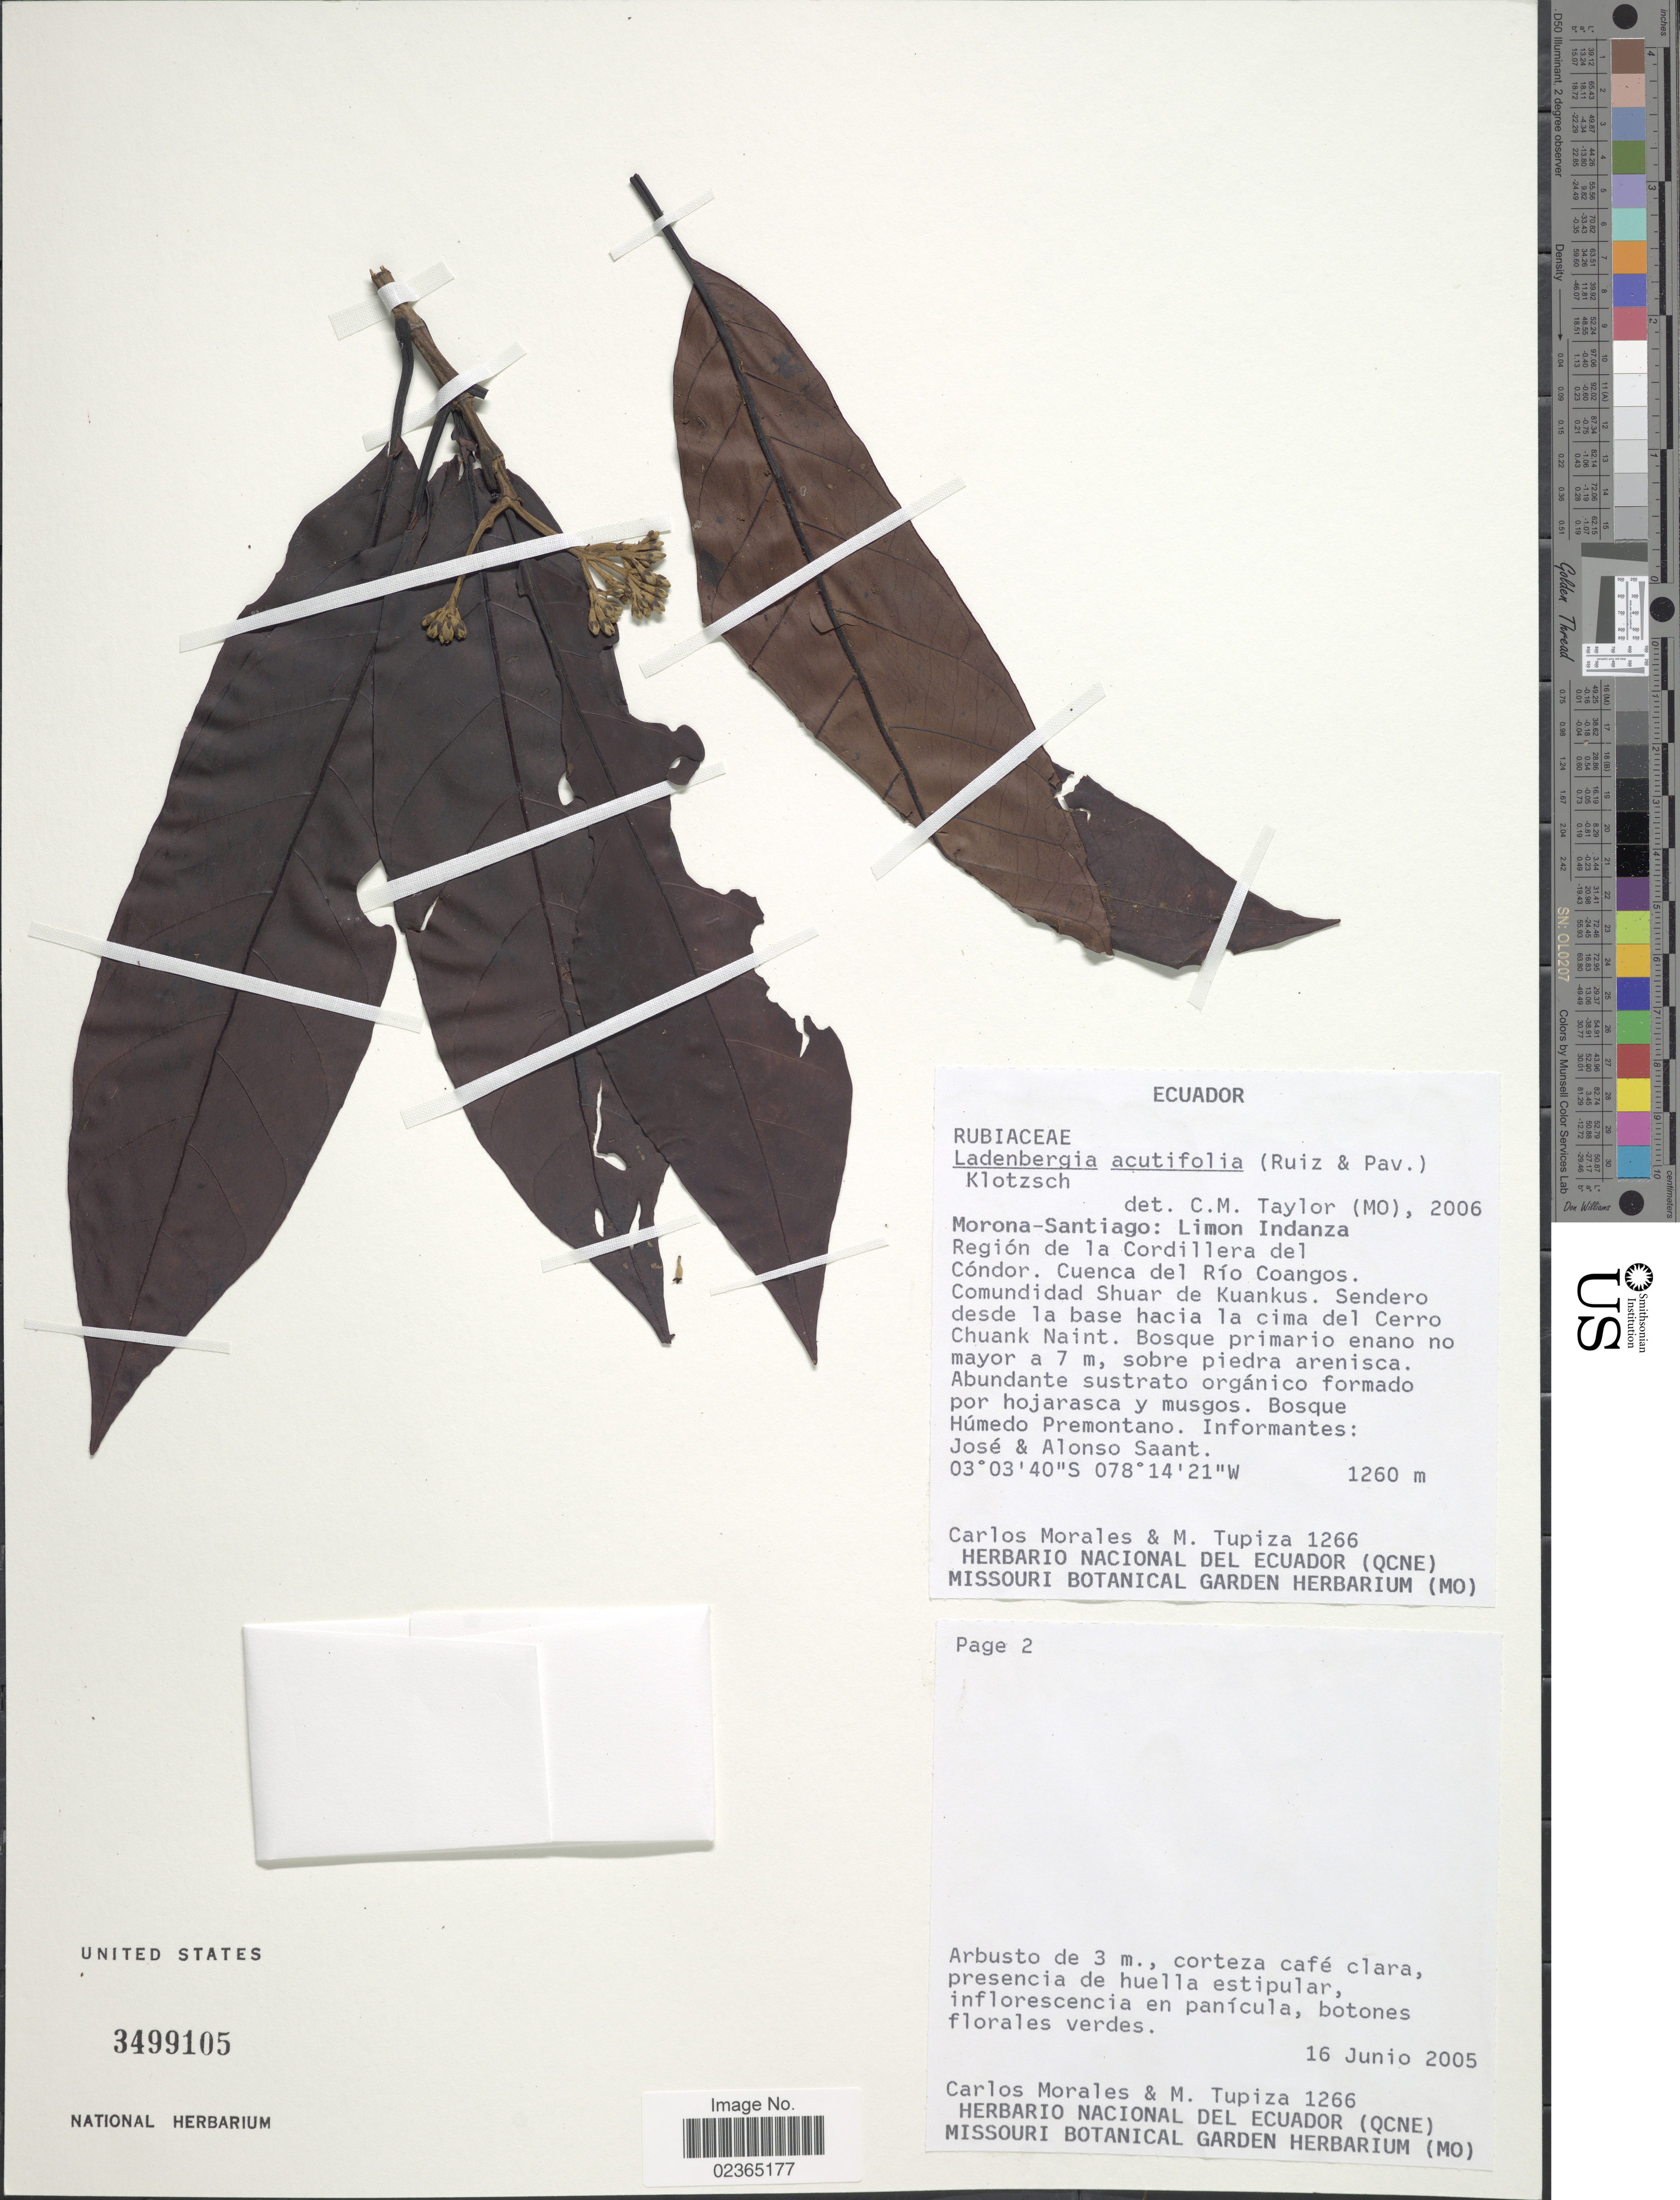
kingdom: Plantae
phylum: Tracheophyta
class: Magnoliopsida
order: Gentianales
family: Rubiaceae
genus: Ladenbergia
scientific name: Ladenbergia acutifolia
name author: (Ruiz & Pav.) Klotzsch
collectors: C. Morales & M. Tupiza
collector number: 1266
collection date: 2005-06-16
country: Ecuador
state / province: Morona-Santiago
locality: Limon Indanza Region de la Cordillera del Condor. Cuenca del Rio Coangos. Comundidad Shuar de Kuankas. Sendero desde la base hacia la cima del Cerro Chuank Naint.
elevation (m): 1260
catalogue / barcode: US 3499105